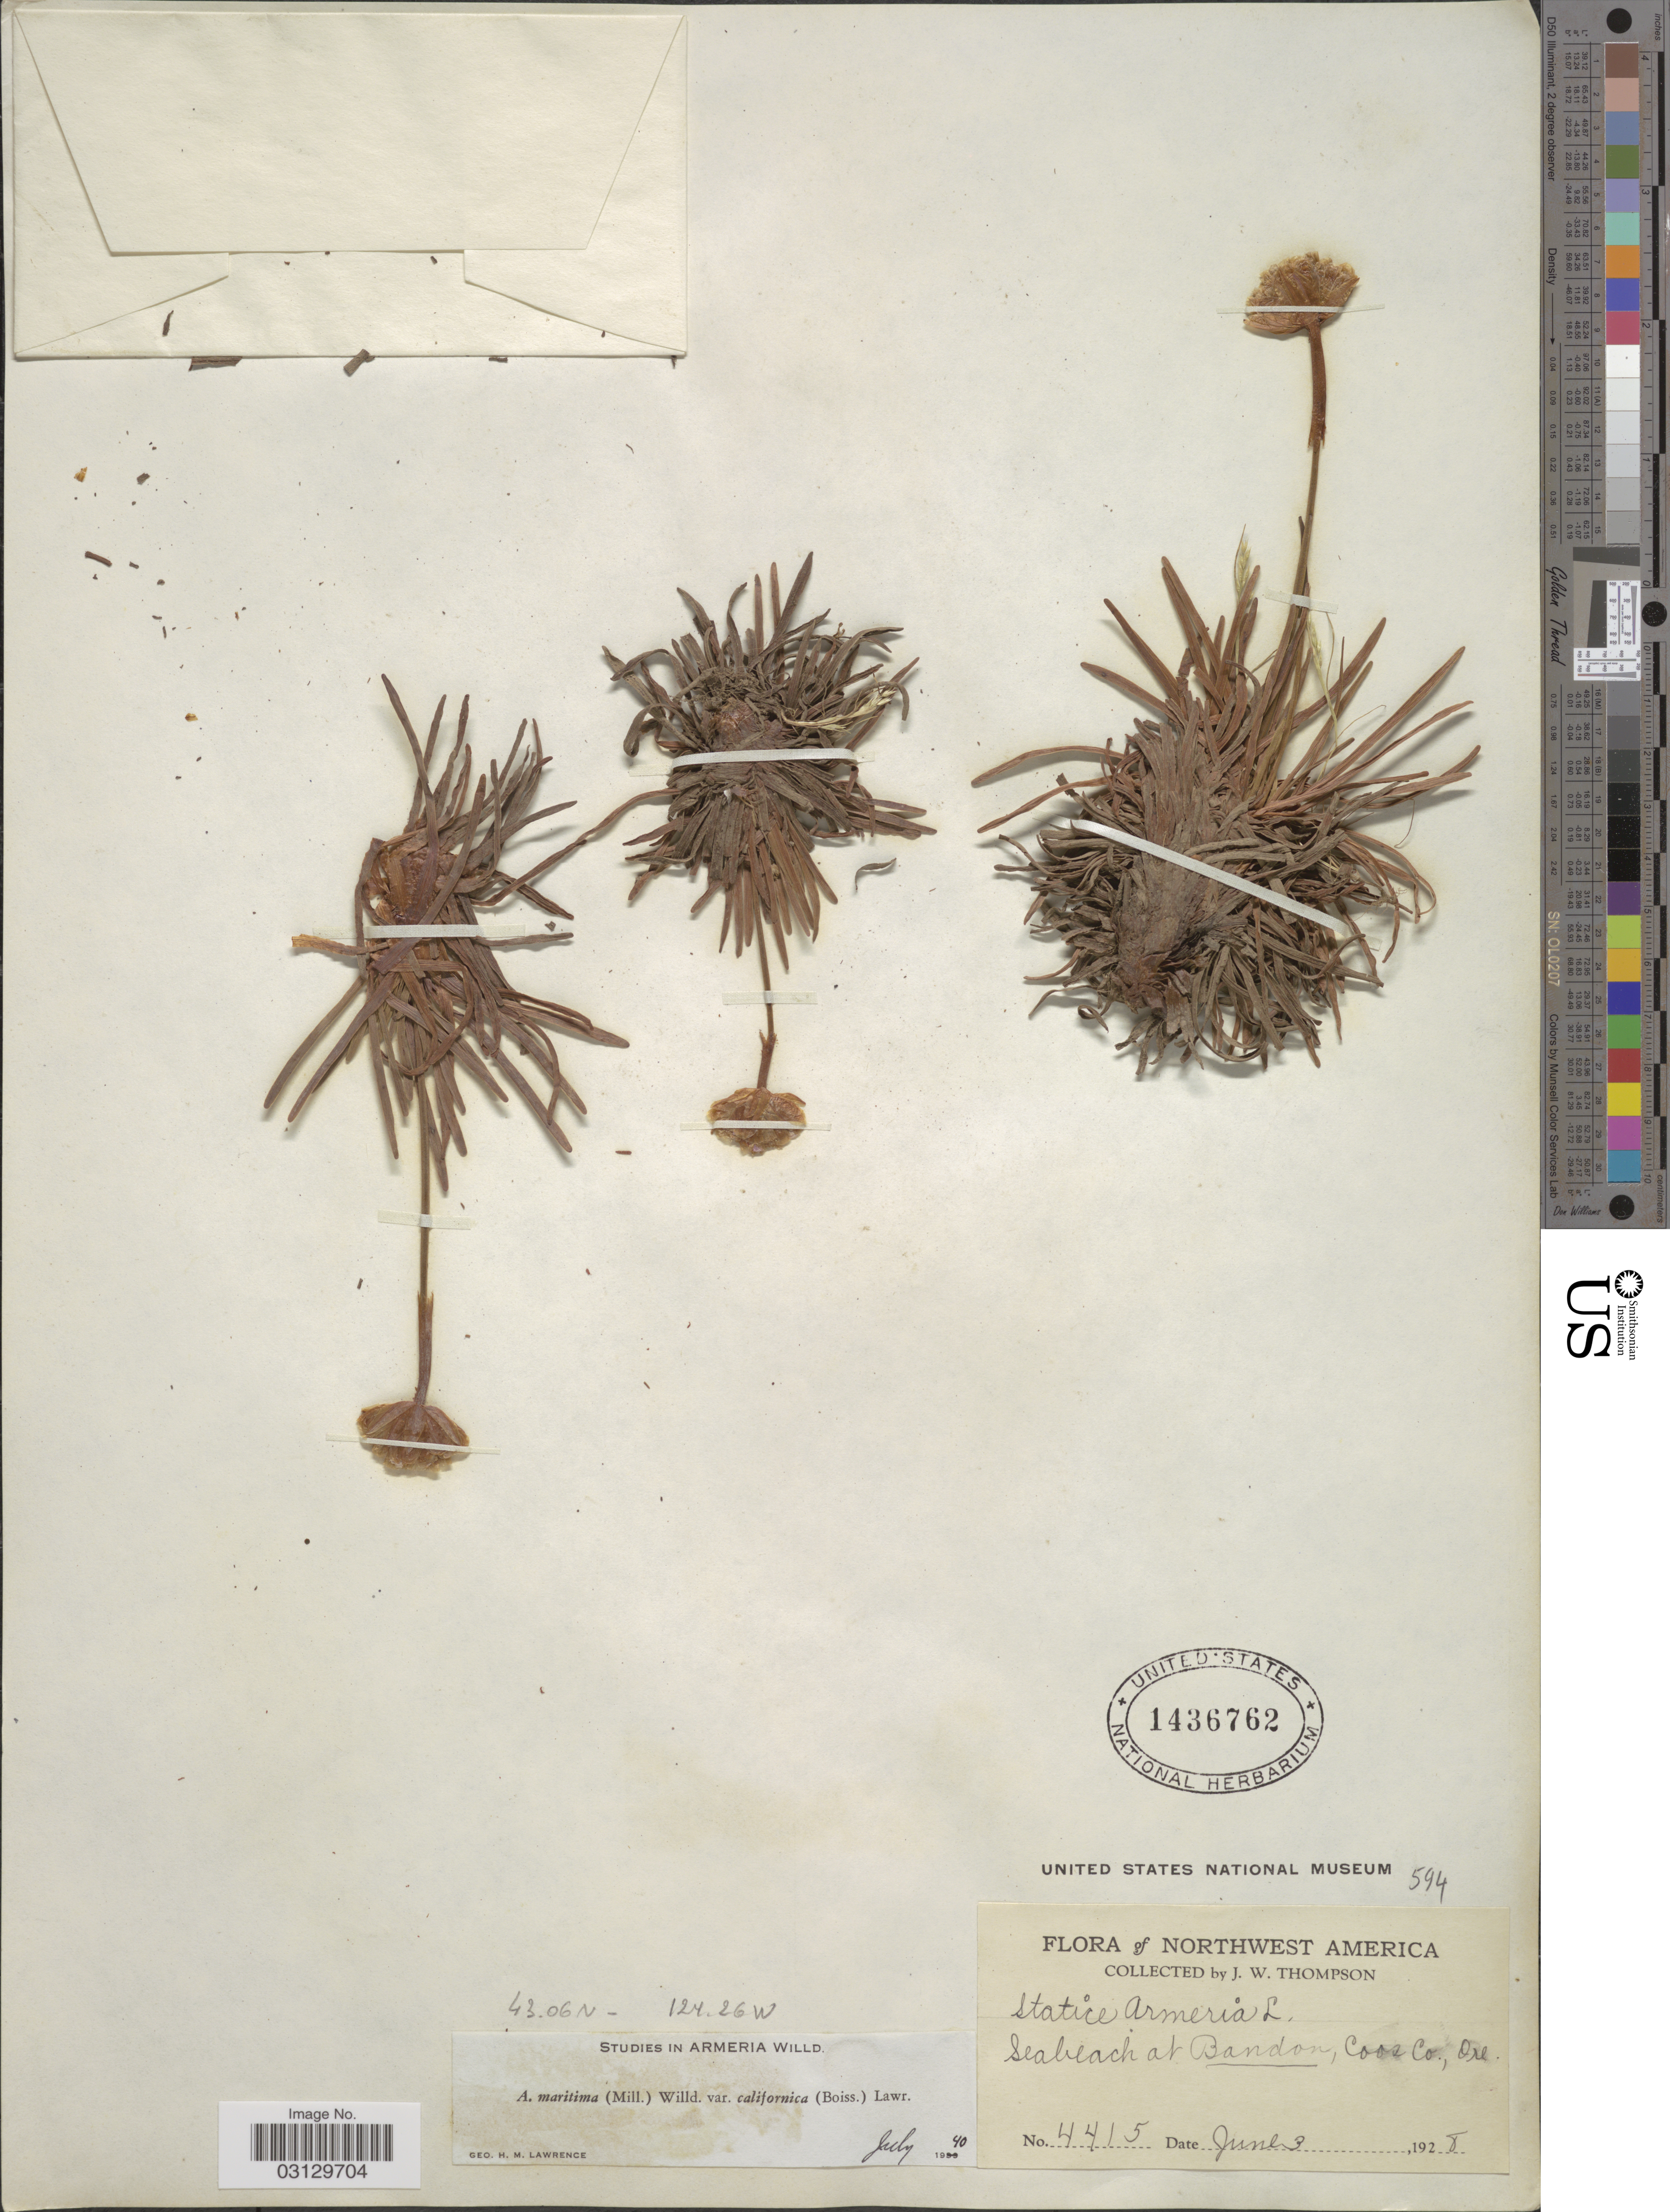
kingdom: Plantae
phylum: Tracheophyta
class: Magnoliopsida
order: Caryophyllales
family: Plumbaginaceae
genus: Armeria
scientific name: Armeria maritima subsp. californica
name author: (Boiss.) A.E. Porsild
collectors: J. Thompson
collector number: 4415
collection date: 1928-06-03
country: United States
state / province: Oregon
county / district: Coos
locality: Northwest America. Seabeach at Bandon, Coos Co., Ore.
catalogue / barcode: US 1436762